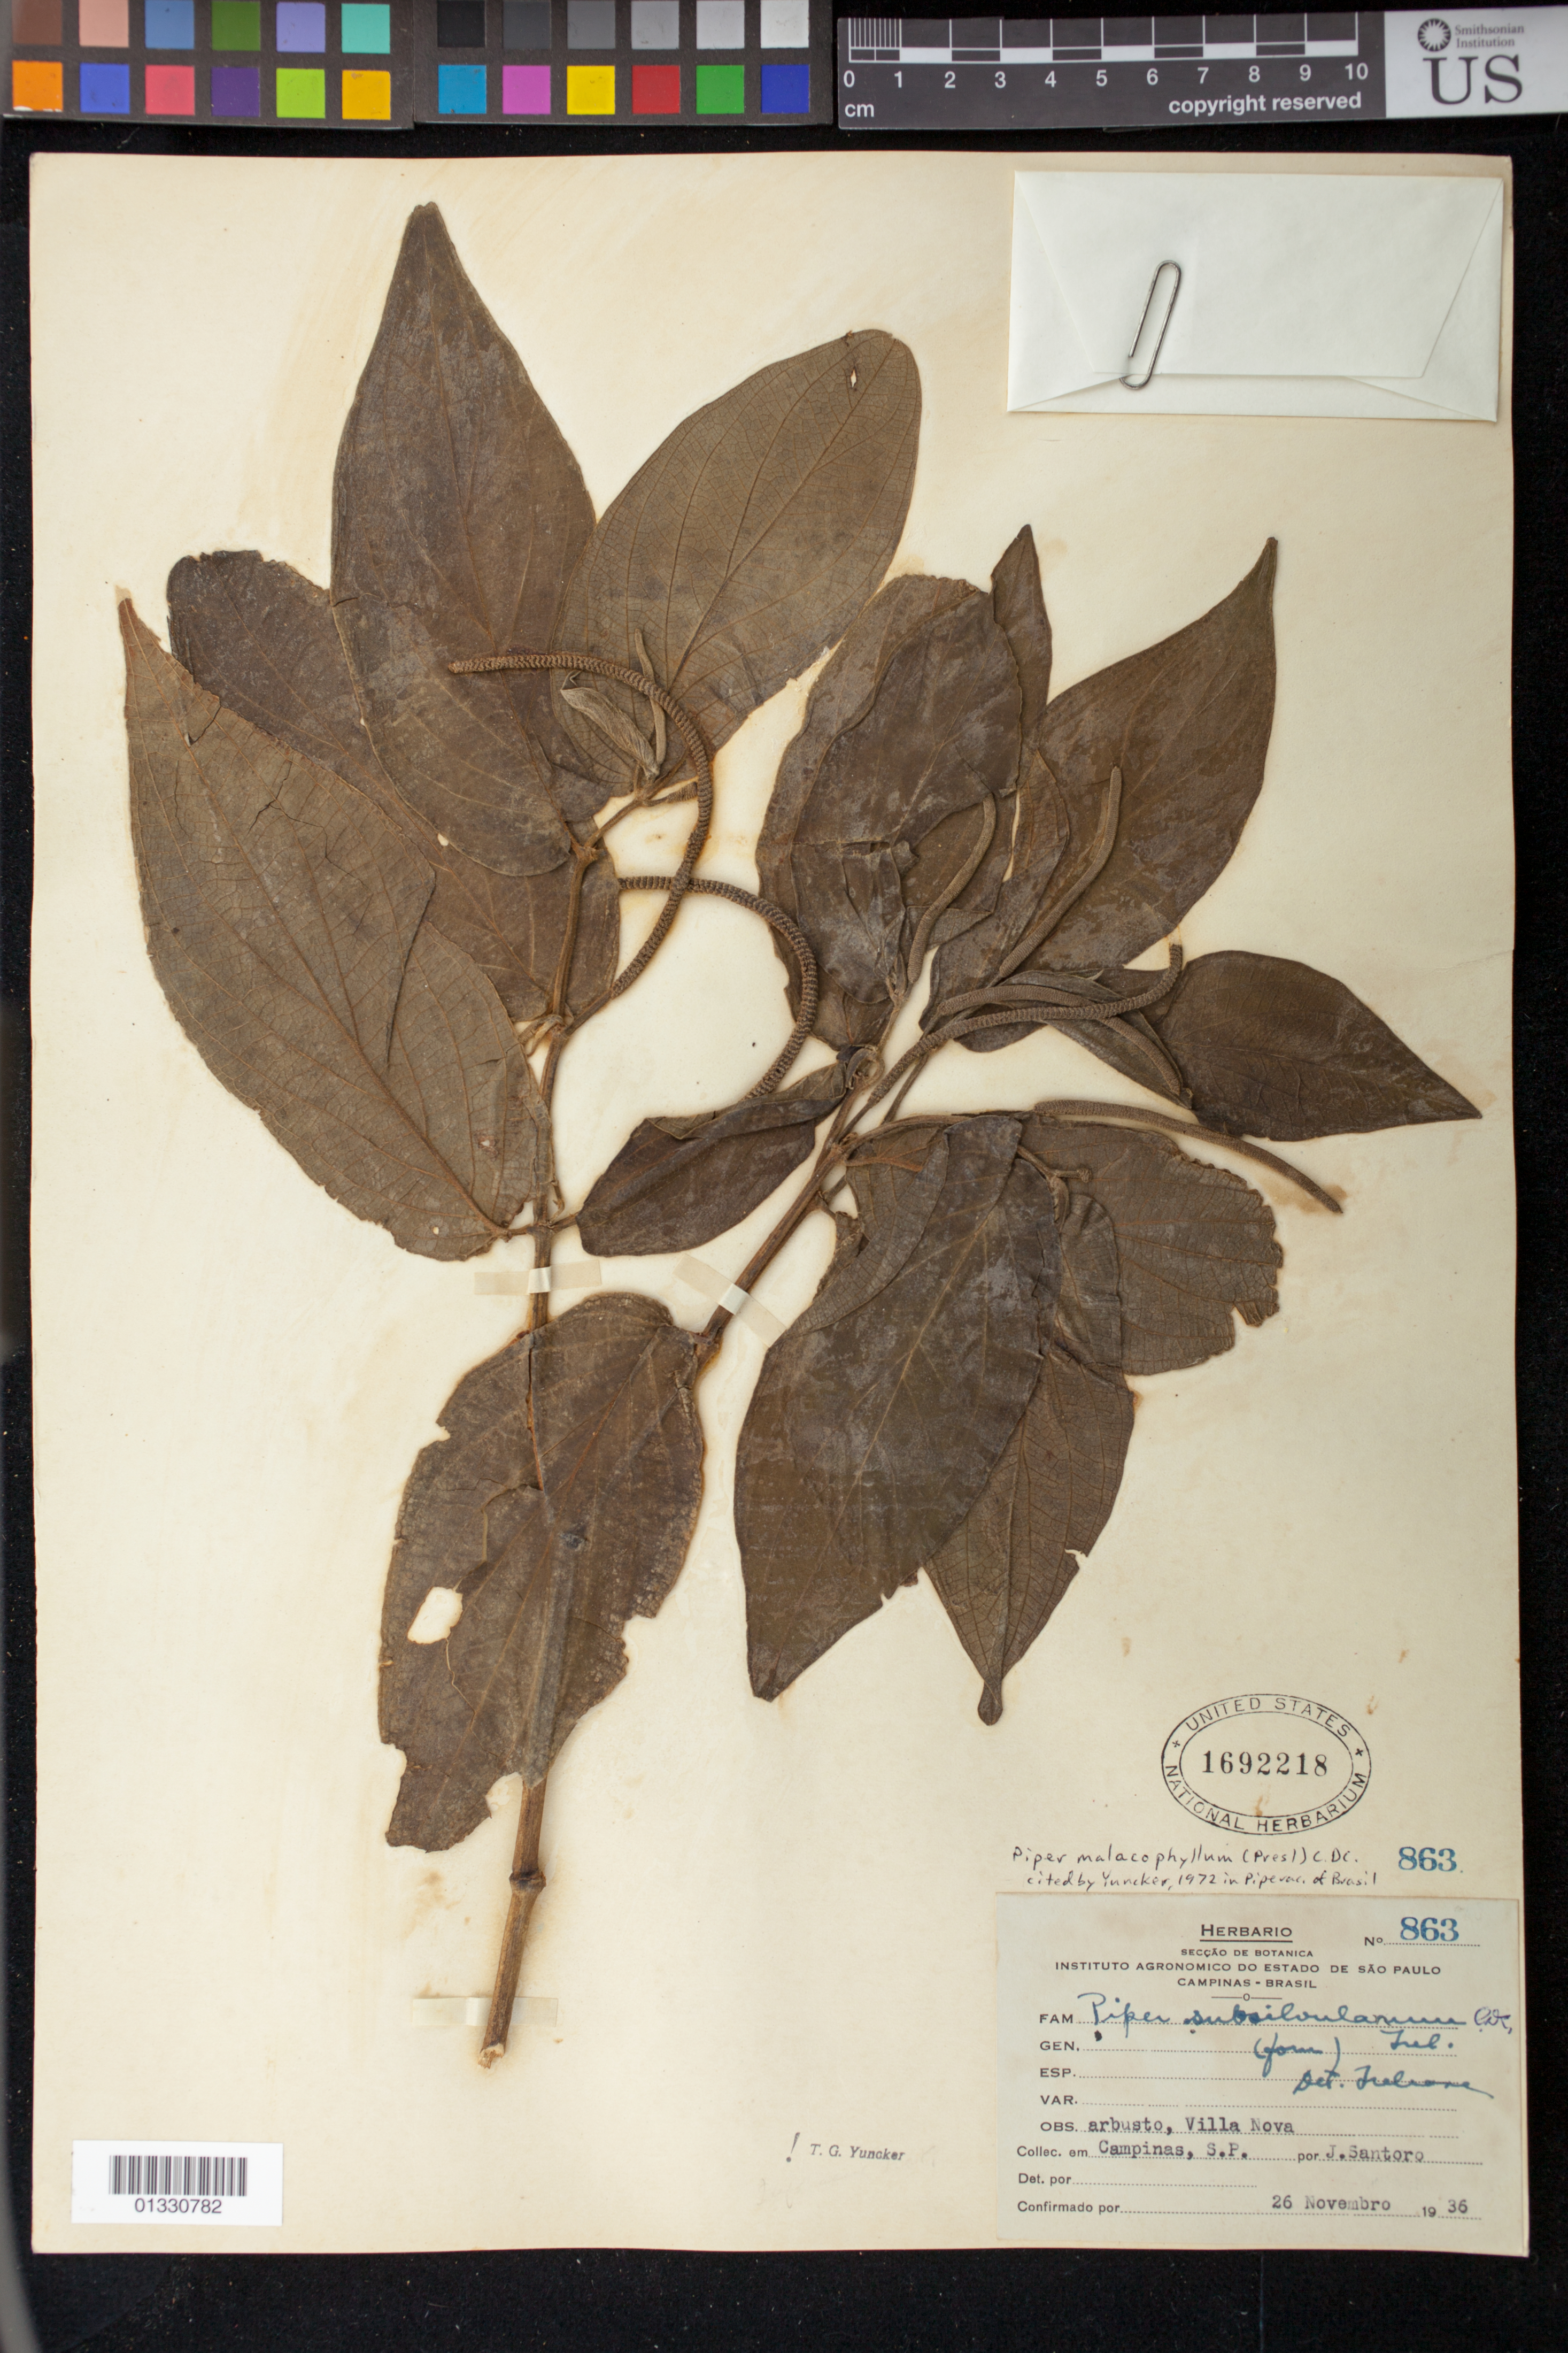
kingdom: Plantae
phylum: Tracheophyta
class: Magnoliopsida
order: Piperales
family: Piperaceae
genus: Piper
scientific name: Piper malacophyllum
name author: (C. Presl) C. DC.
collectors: J. Santoro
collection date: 1936-11-26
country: Brazil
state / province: Santa Catarina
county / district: São José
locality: Villa Nova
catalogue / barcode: US 1692218